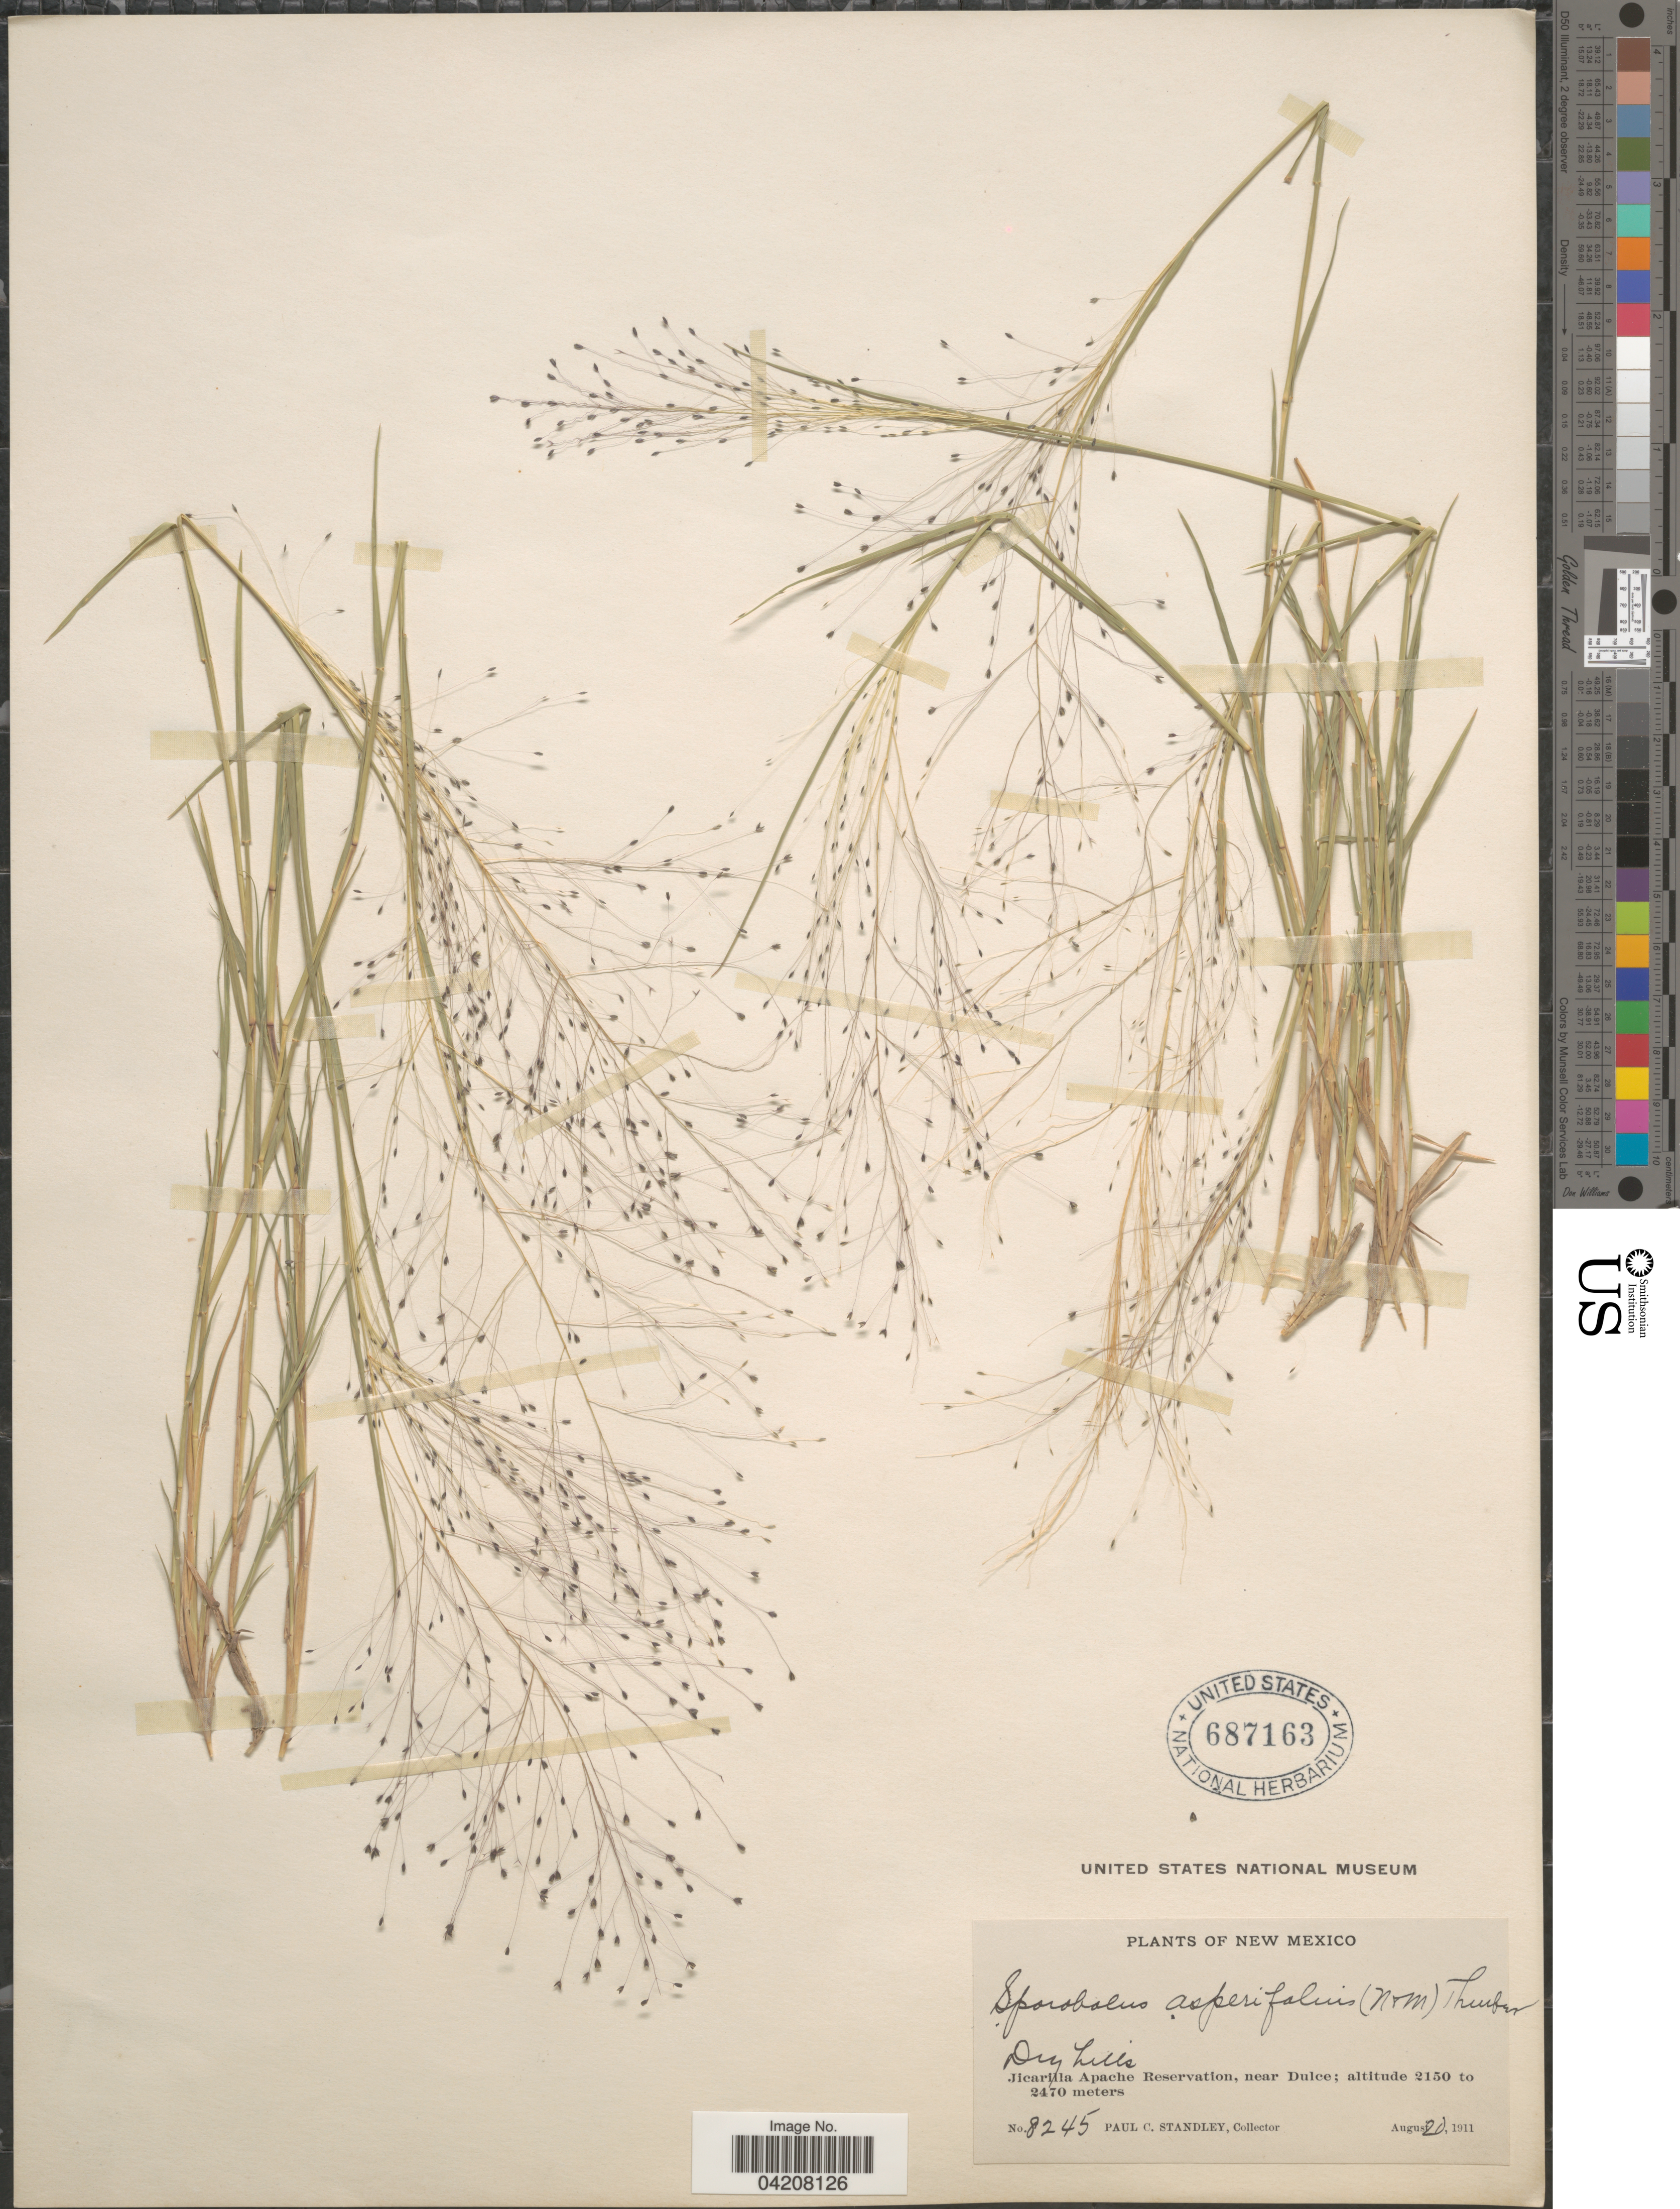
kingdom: Plantae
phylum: Tracheophyta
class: Liliopsida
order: Poales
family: Poaceae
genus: Muhlenbergia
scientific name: Muhlenbergia asperifolia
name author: (Nees & Meyen ex Trin.) Parodi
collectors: P. C. Standley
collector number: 8245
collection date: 1911-08-20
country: United States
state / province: New Mexico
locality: Dry hills. Jicarilla Apache Reservation, near Dulce.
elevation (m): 2150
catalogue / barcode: US 687163